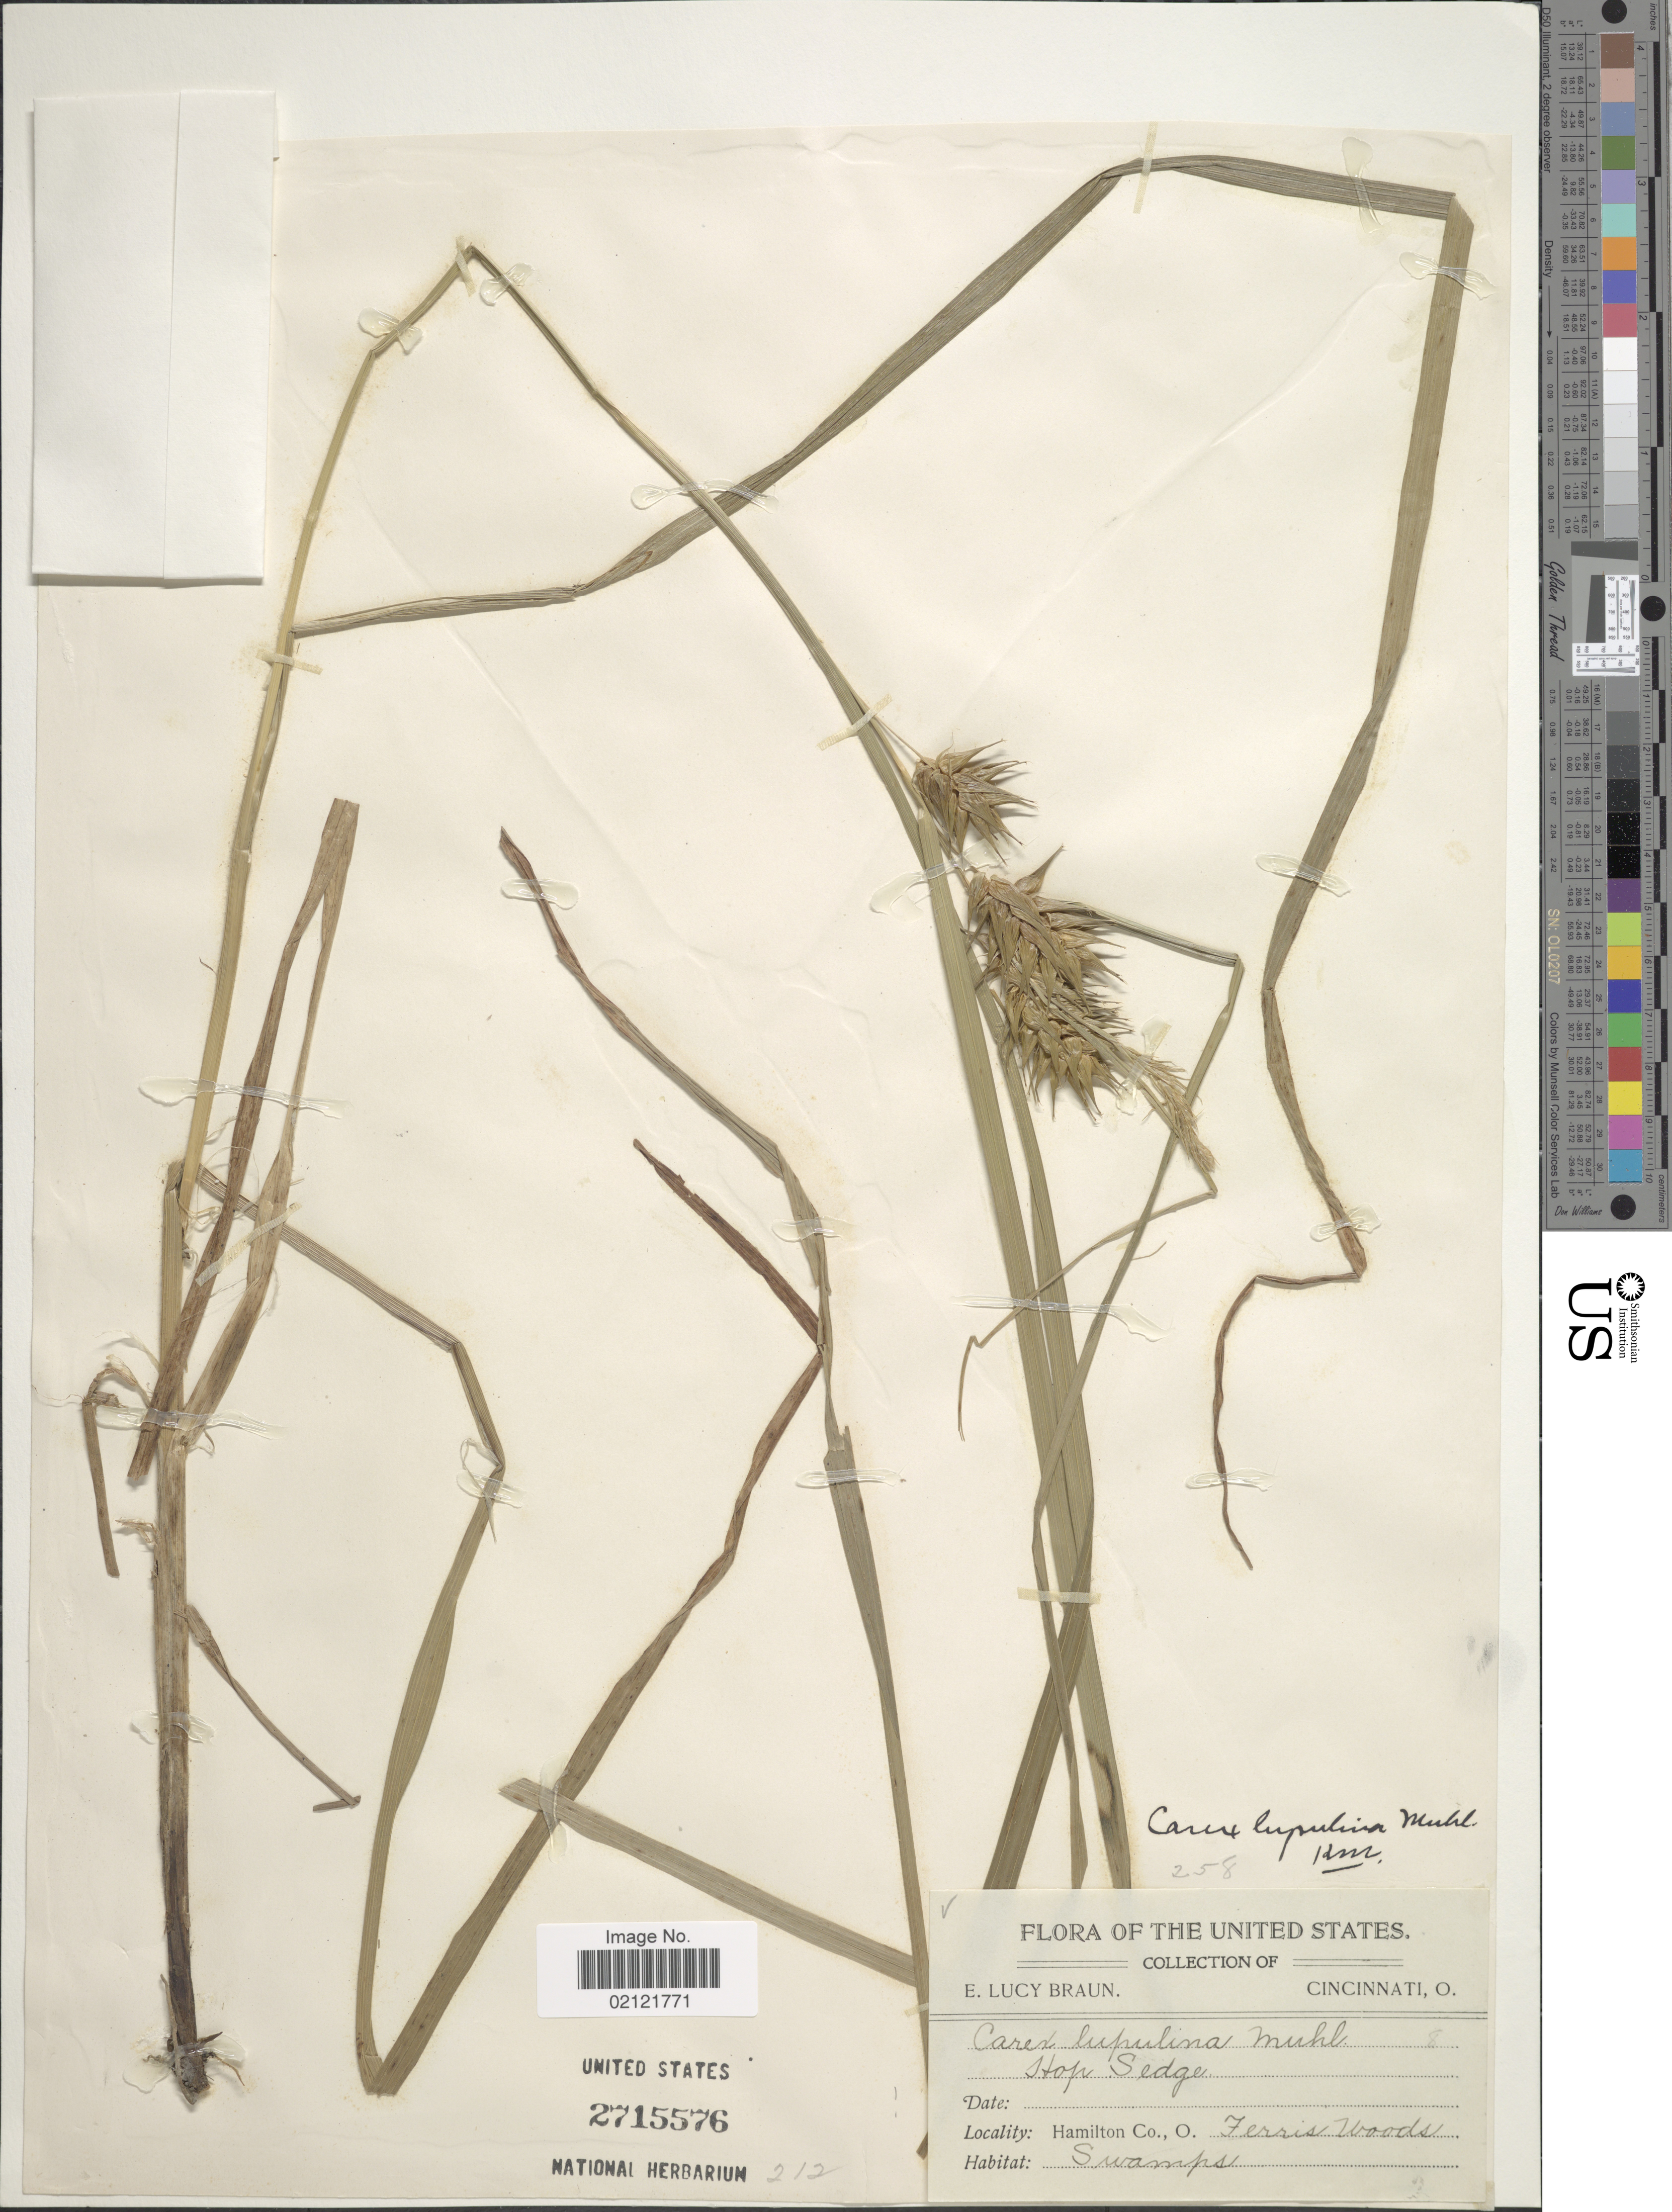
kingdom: Plantae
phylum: Tracheophyta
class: Liliopsida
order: Poales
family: Cyperaceae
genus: Carex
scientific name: Carex lupulina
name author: Muhl. ex Willd.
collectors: E. L. Braun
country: United States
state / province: Ohio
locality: Hamilton Co.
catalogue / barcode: US 2715576